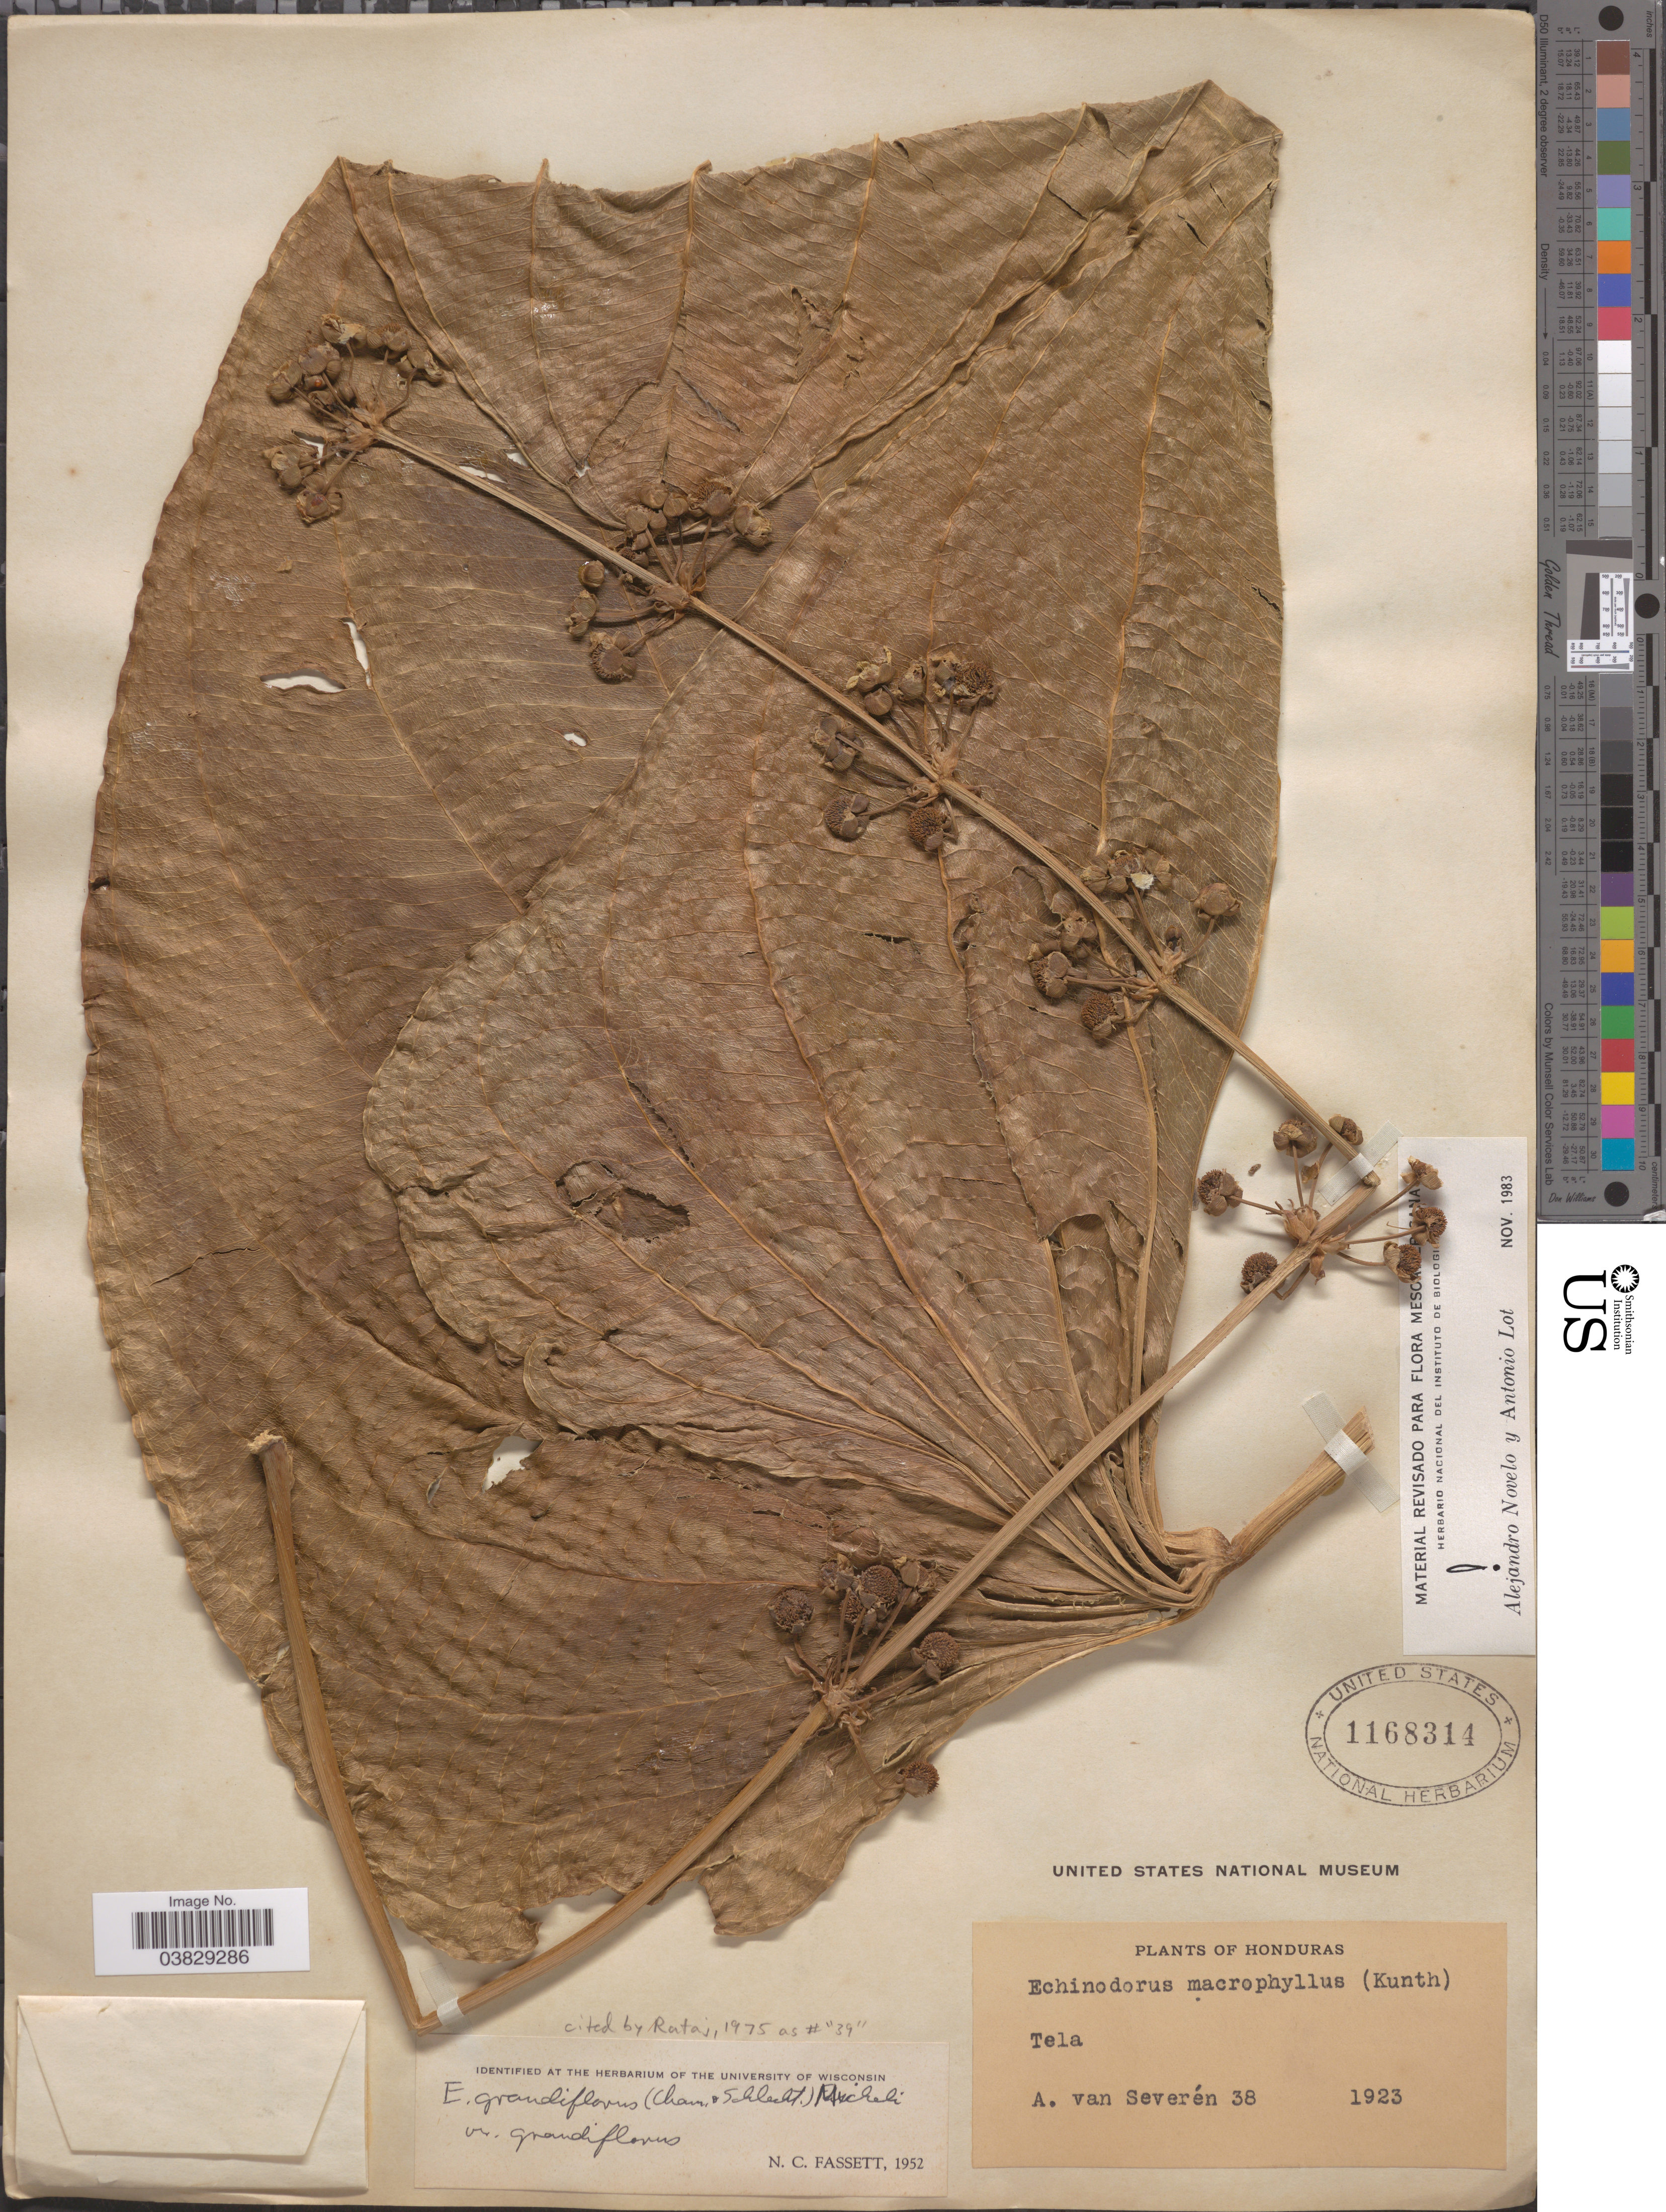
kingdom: Plantae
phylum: Tracheophyta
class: Liliopsida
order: Alismatales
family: Alismataceae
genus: Echinodorus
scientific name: Echinodorus grandiflorus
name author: (Cham. & Schltdl.) Micheli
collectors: A. Van Severen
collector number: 38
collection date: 1923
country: Honduras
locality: Tela.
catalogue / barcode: US 1168314